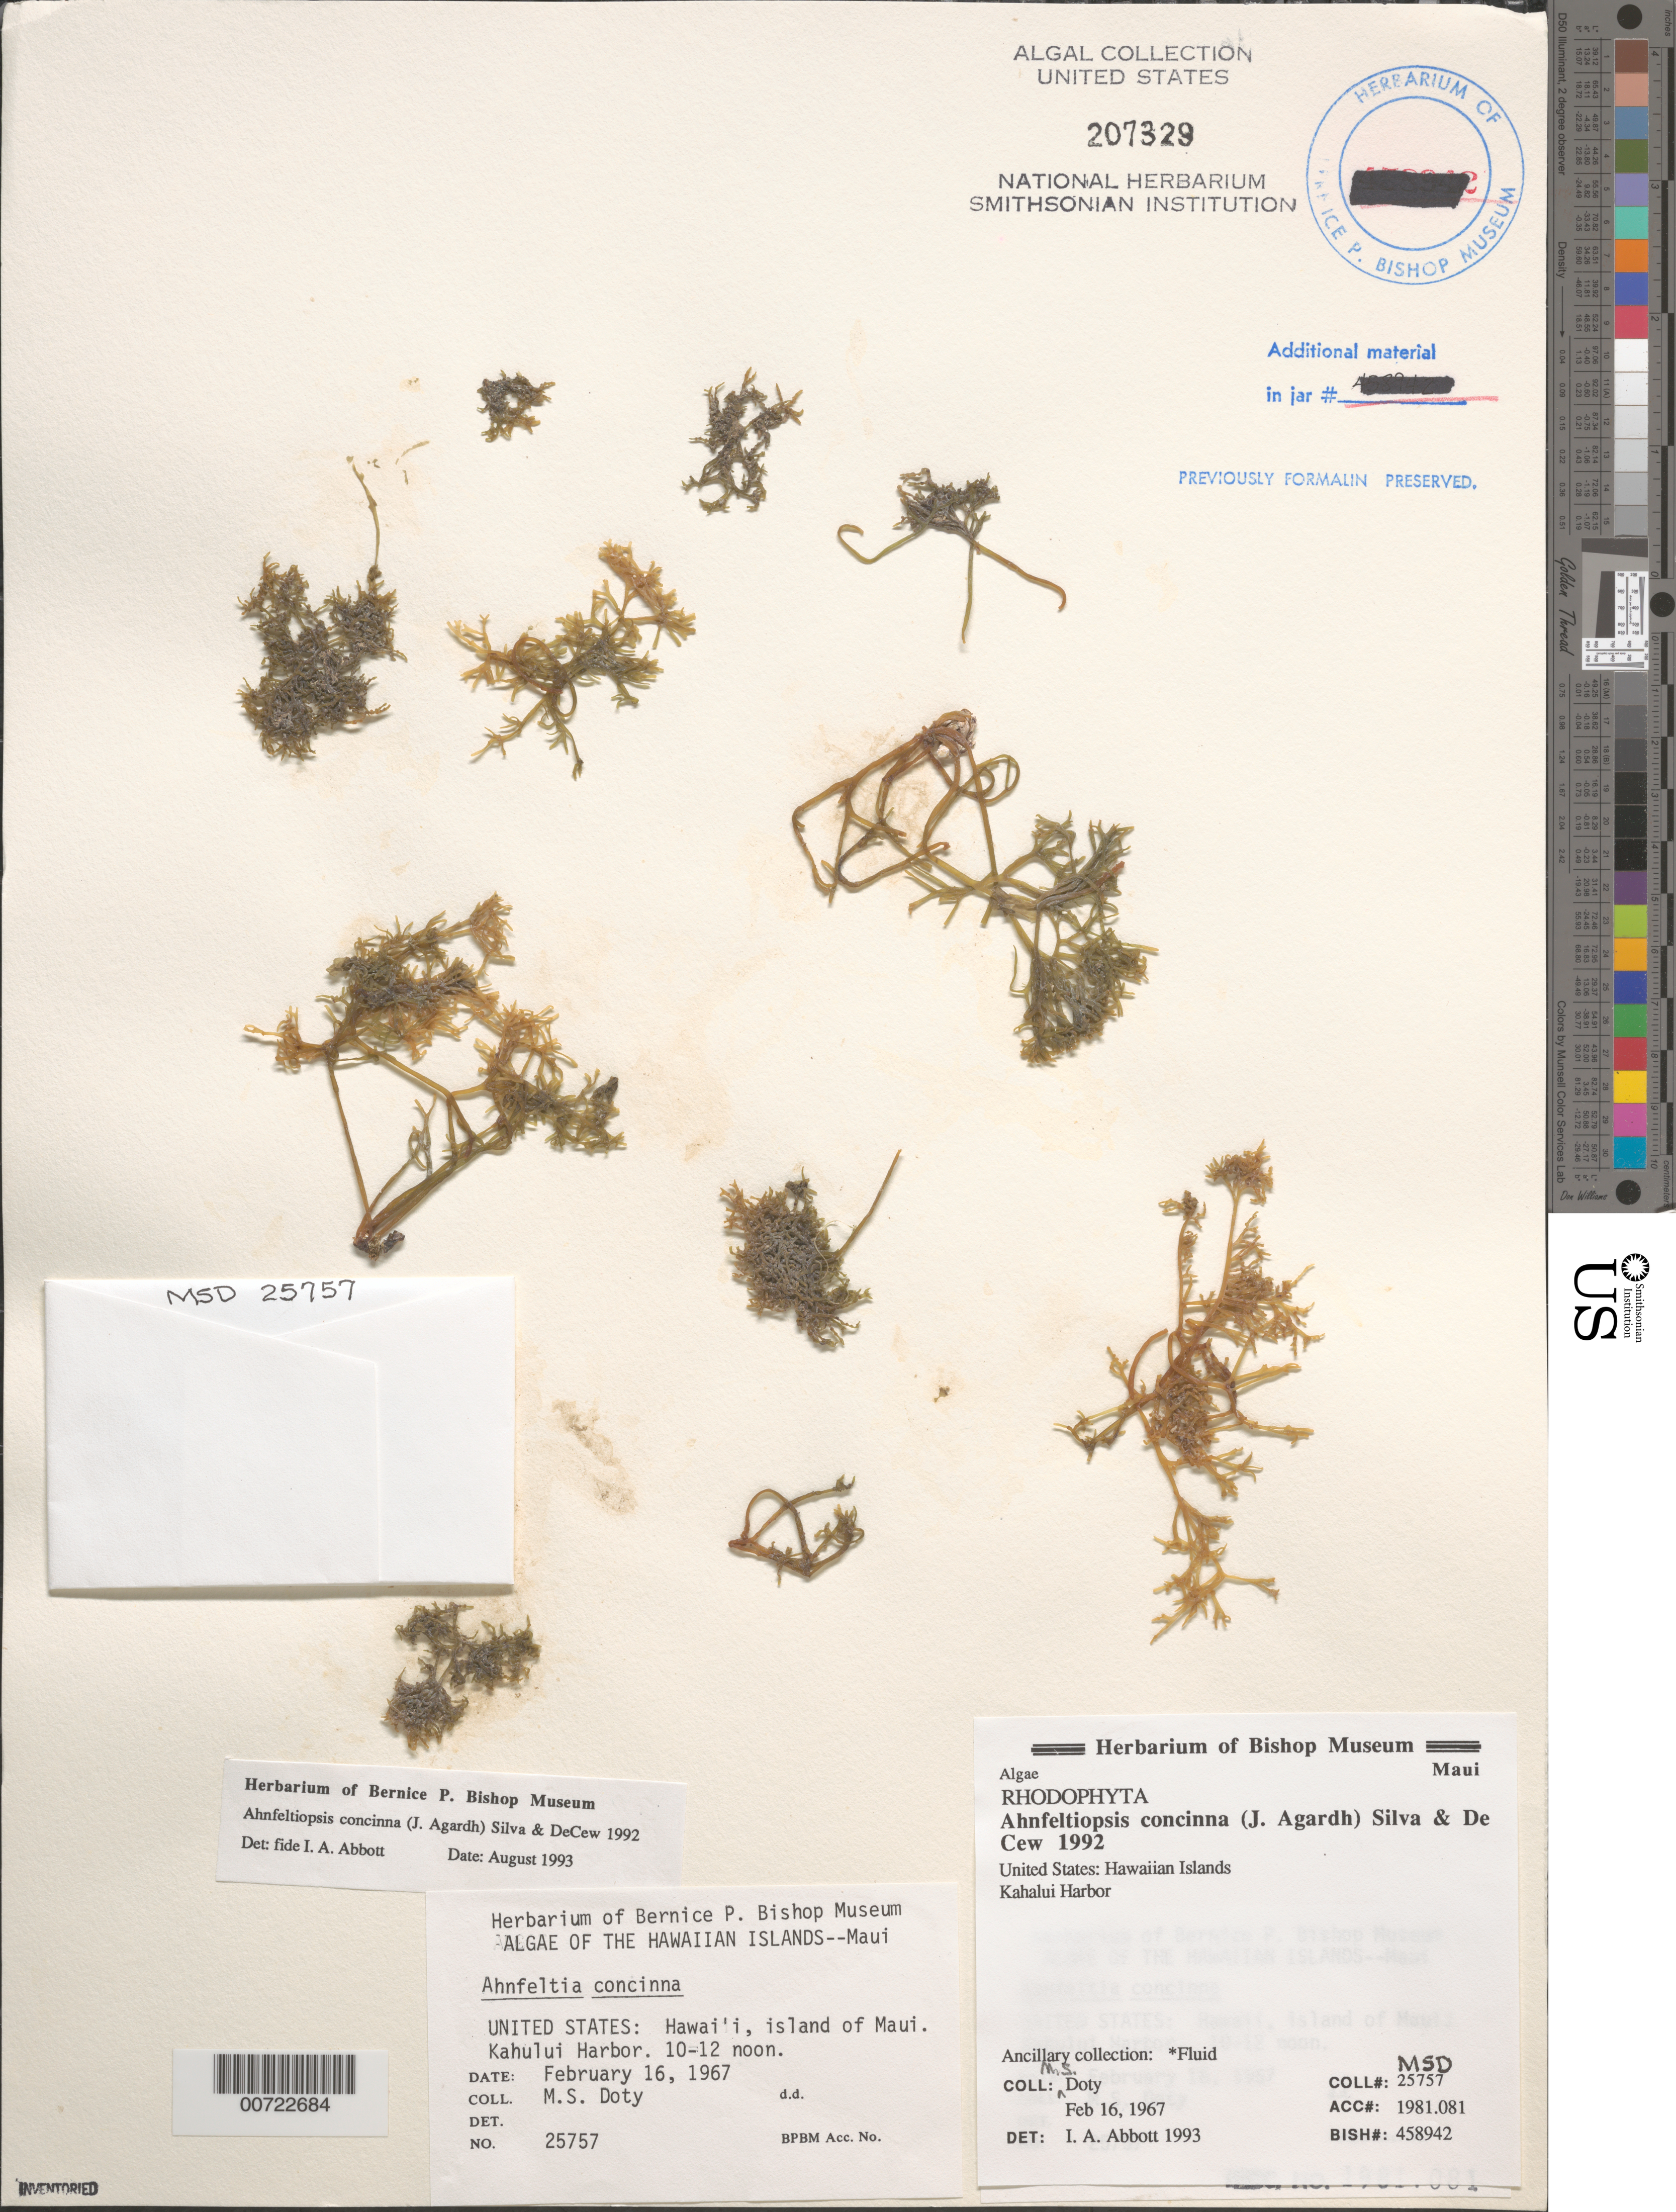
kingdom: Plantae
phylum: Rhodophyta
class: Florideophyceae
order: Gigartinales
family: Phyllophoraceae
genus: Gymnogongrus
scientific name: Gymnogongrus durvillei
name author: (Bory) M.S.Calderon & S.M. Boo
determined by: Algae name updating Project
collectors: M. S. Doty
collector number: MSD 25757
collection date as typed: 16 Feb 1967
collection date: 1967-02-16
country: United States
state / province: Hawaii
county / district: Maui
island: Maui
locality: Kahalui Harbor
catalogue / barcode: US 207329